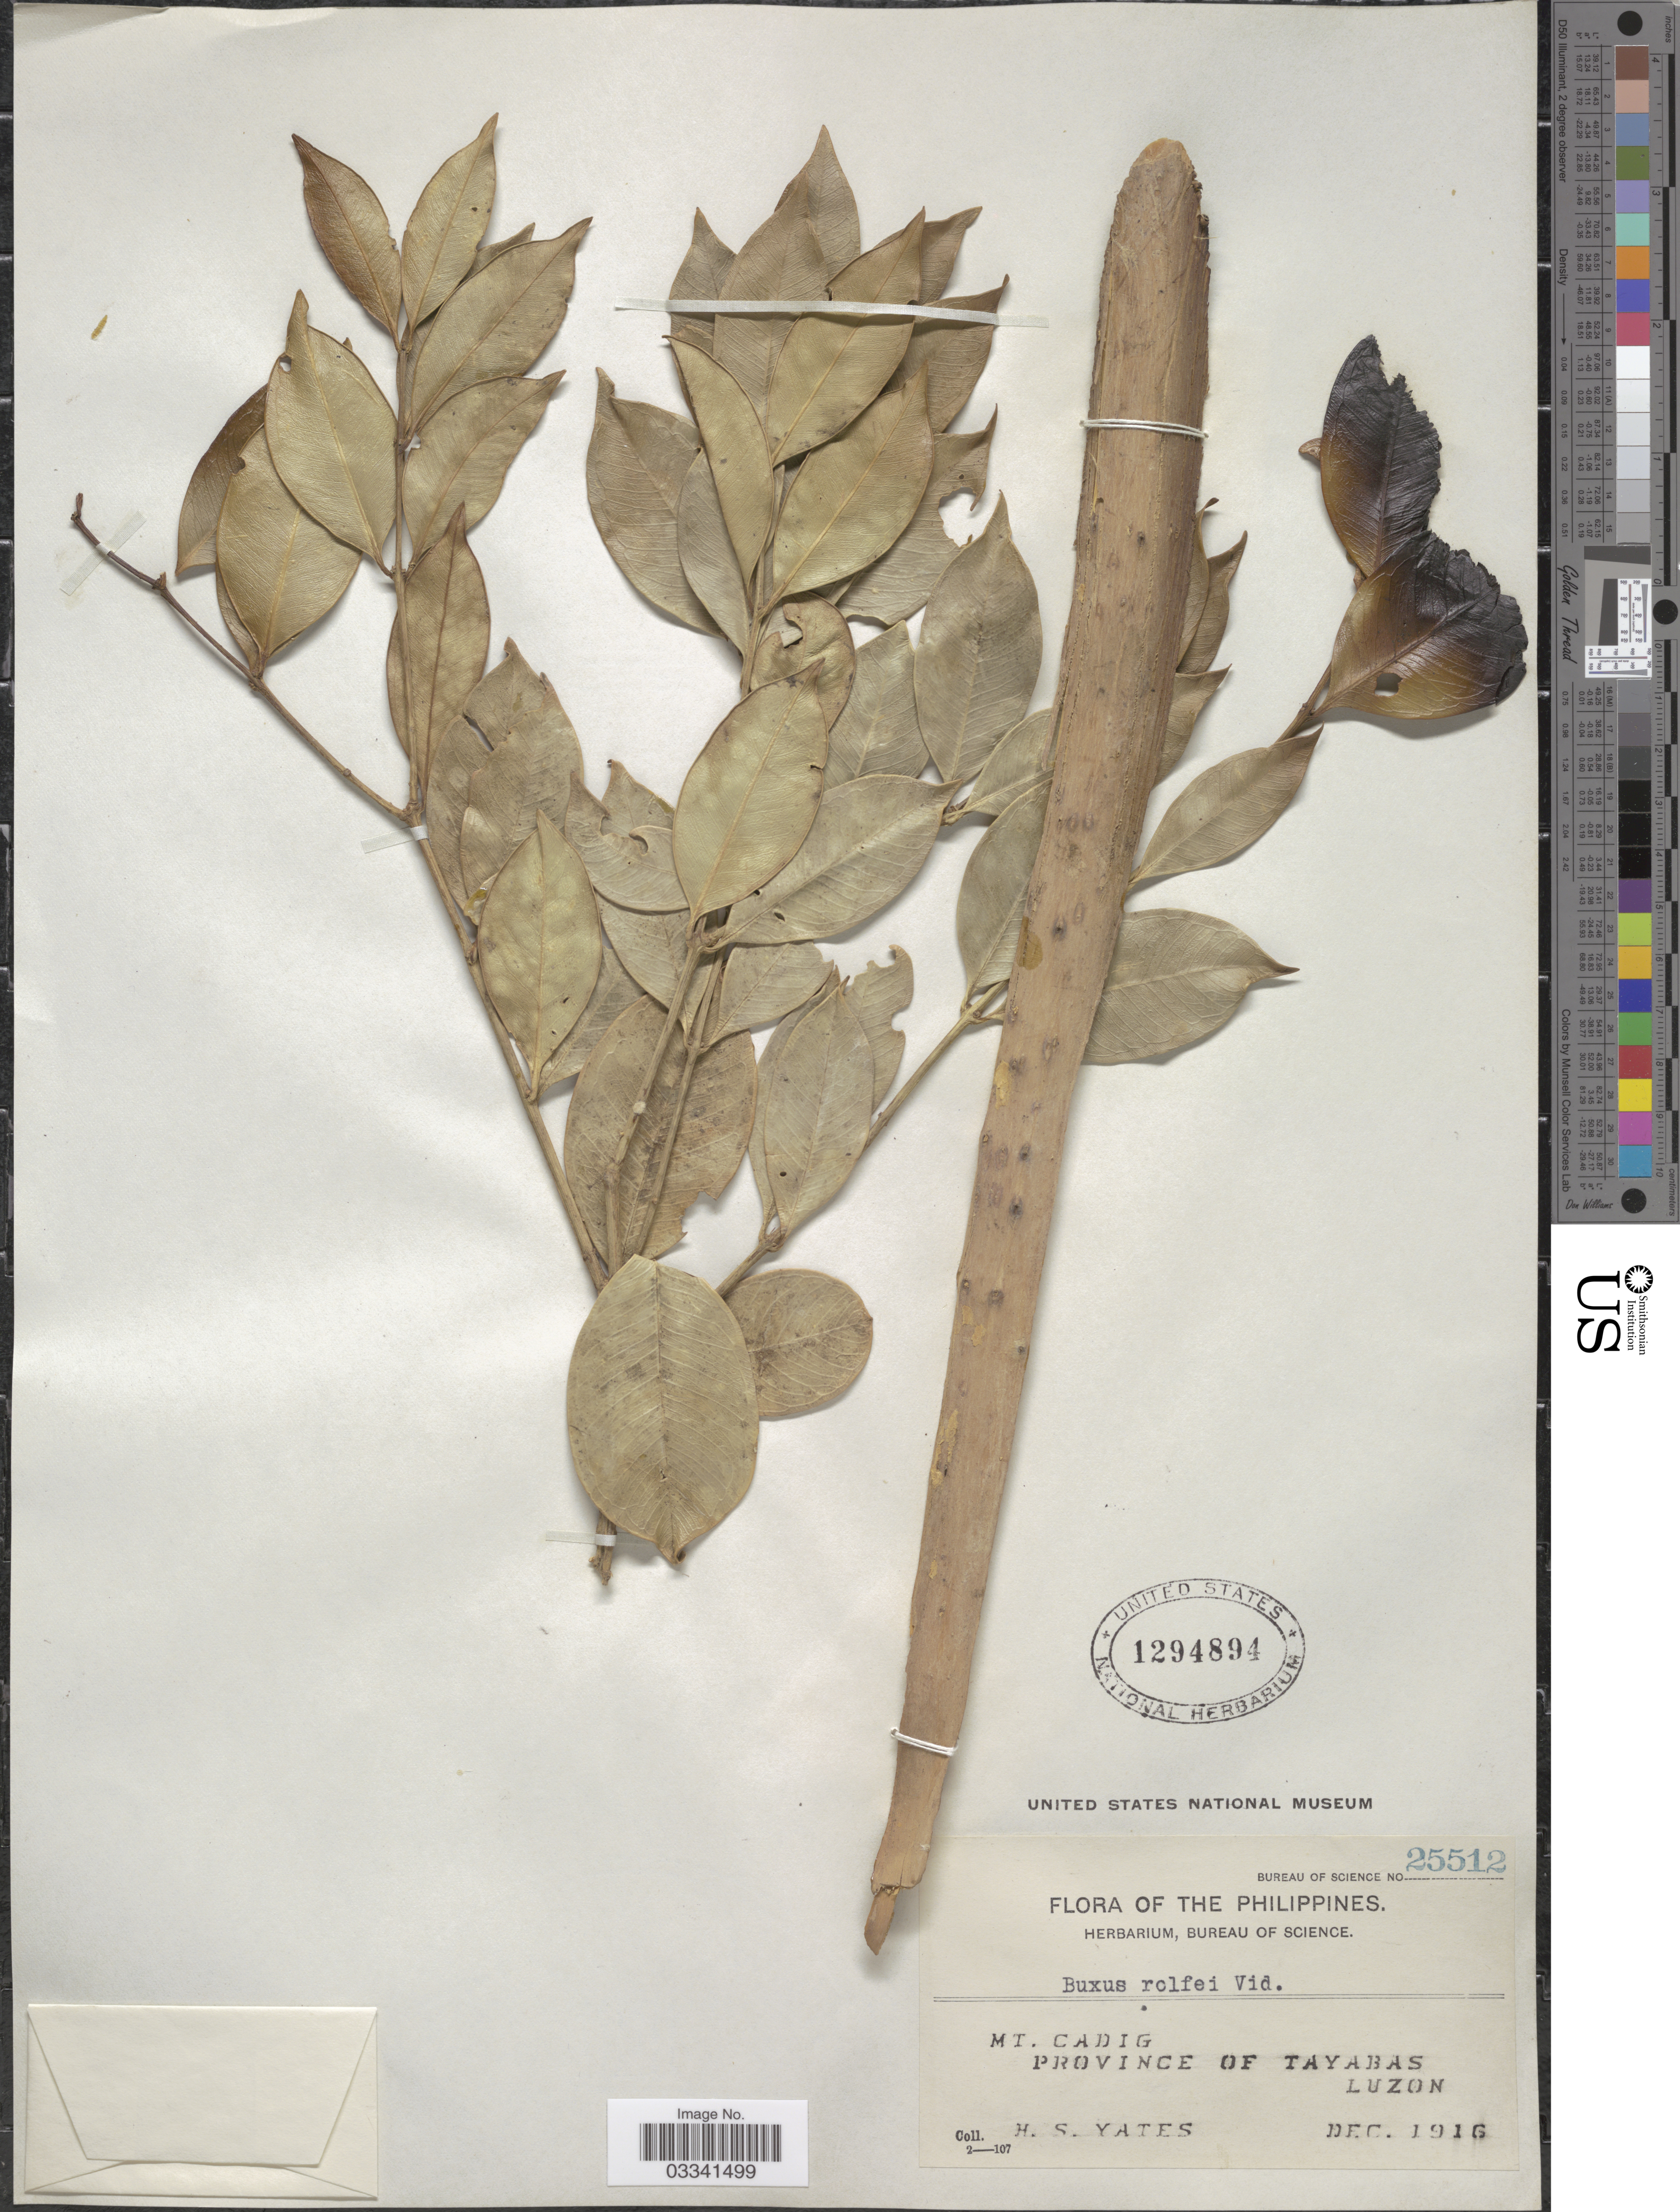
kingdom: Plantae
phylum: Tracheophyta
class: Magnoliopsida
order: Buxales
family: Buxaceae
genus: Buxus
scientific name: Buxus rolfei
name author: S. Vidal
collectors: H. S. Yates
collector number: Bureau of Science 25512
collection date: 1916-12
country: Philippines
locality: Mt. Cadig. Province of Tayabas, Luzon.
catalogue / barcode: US 1294894